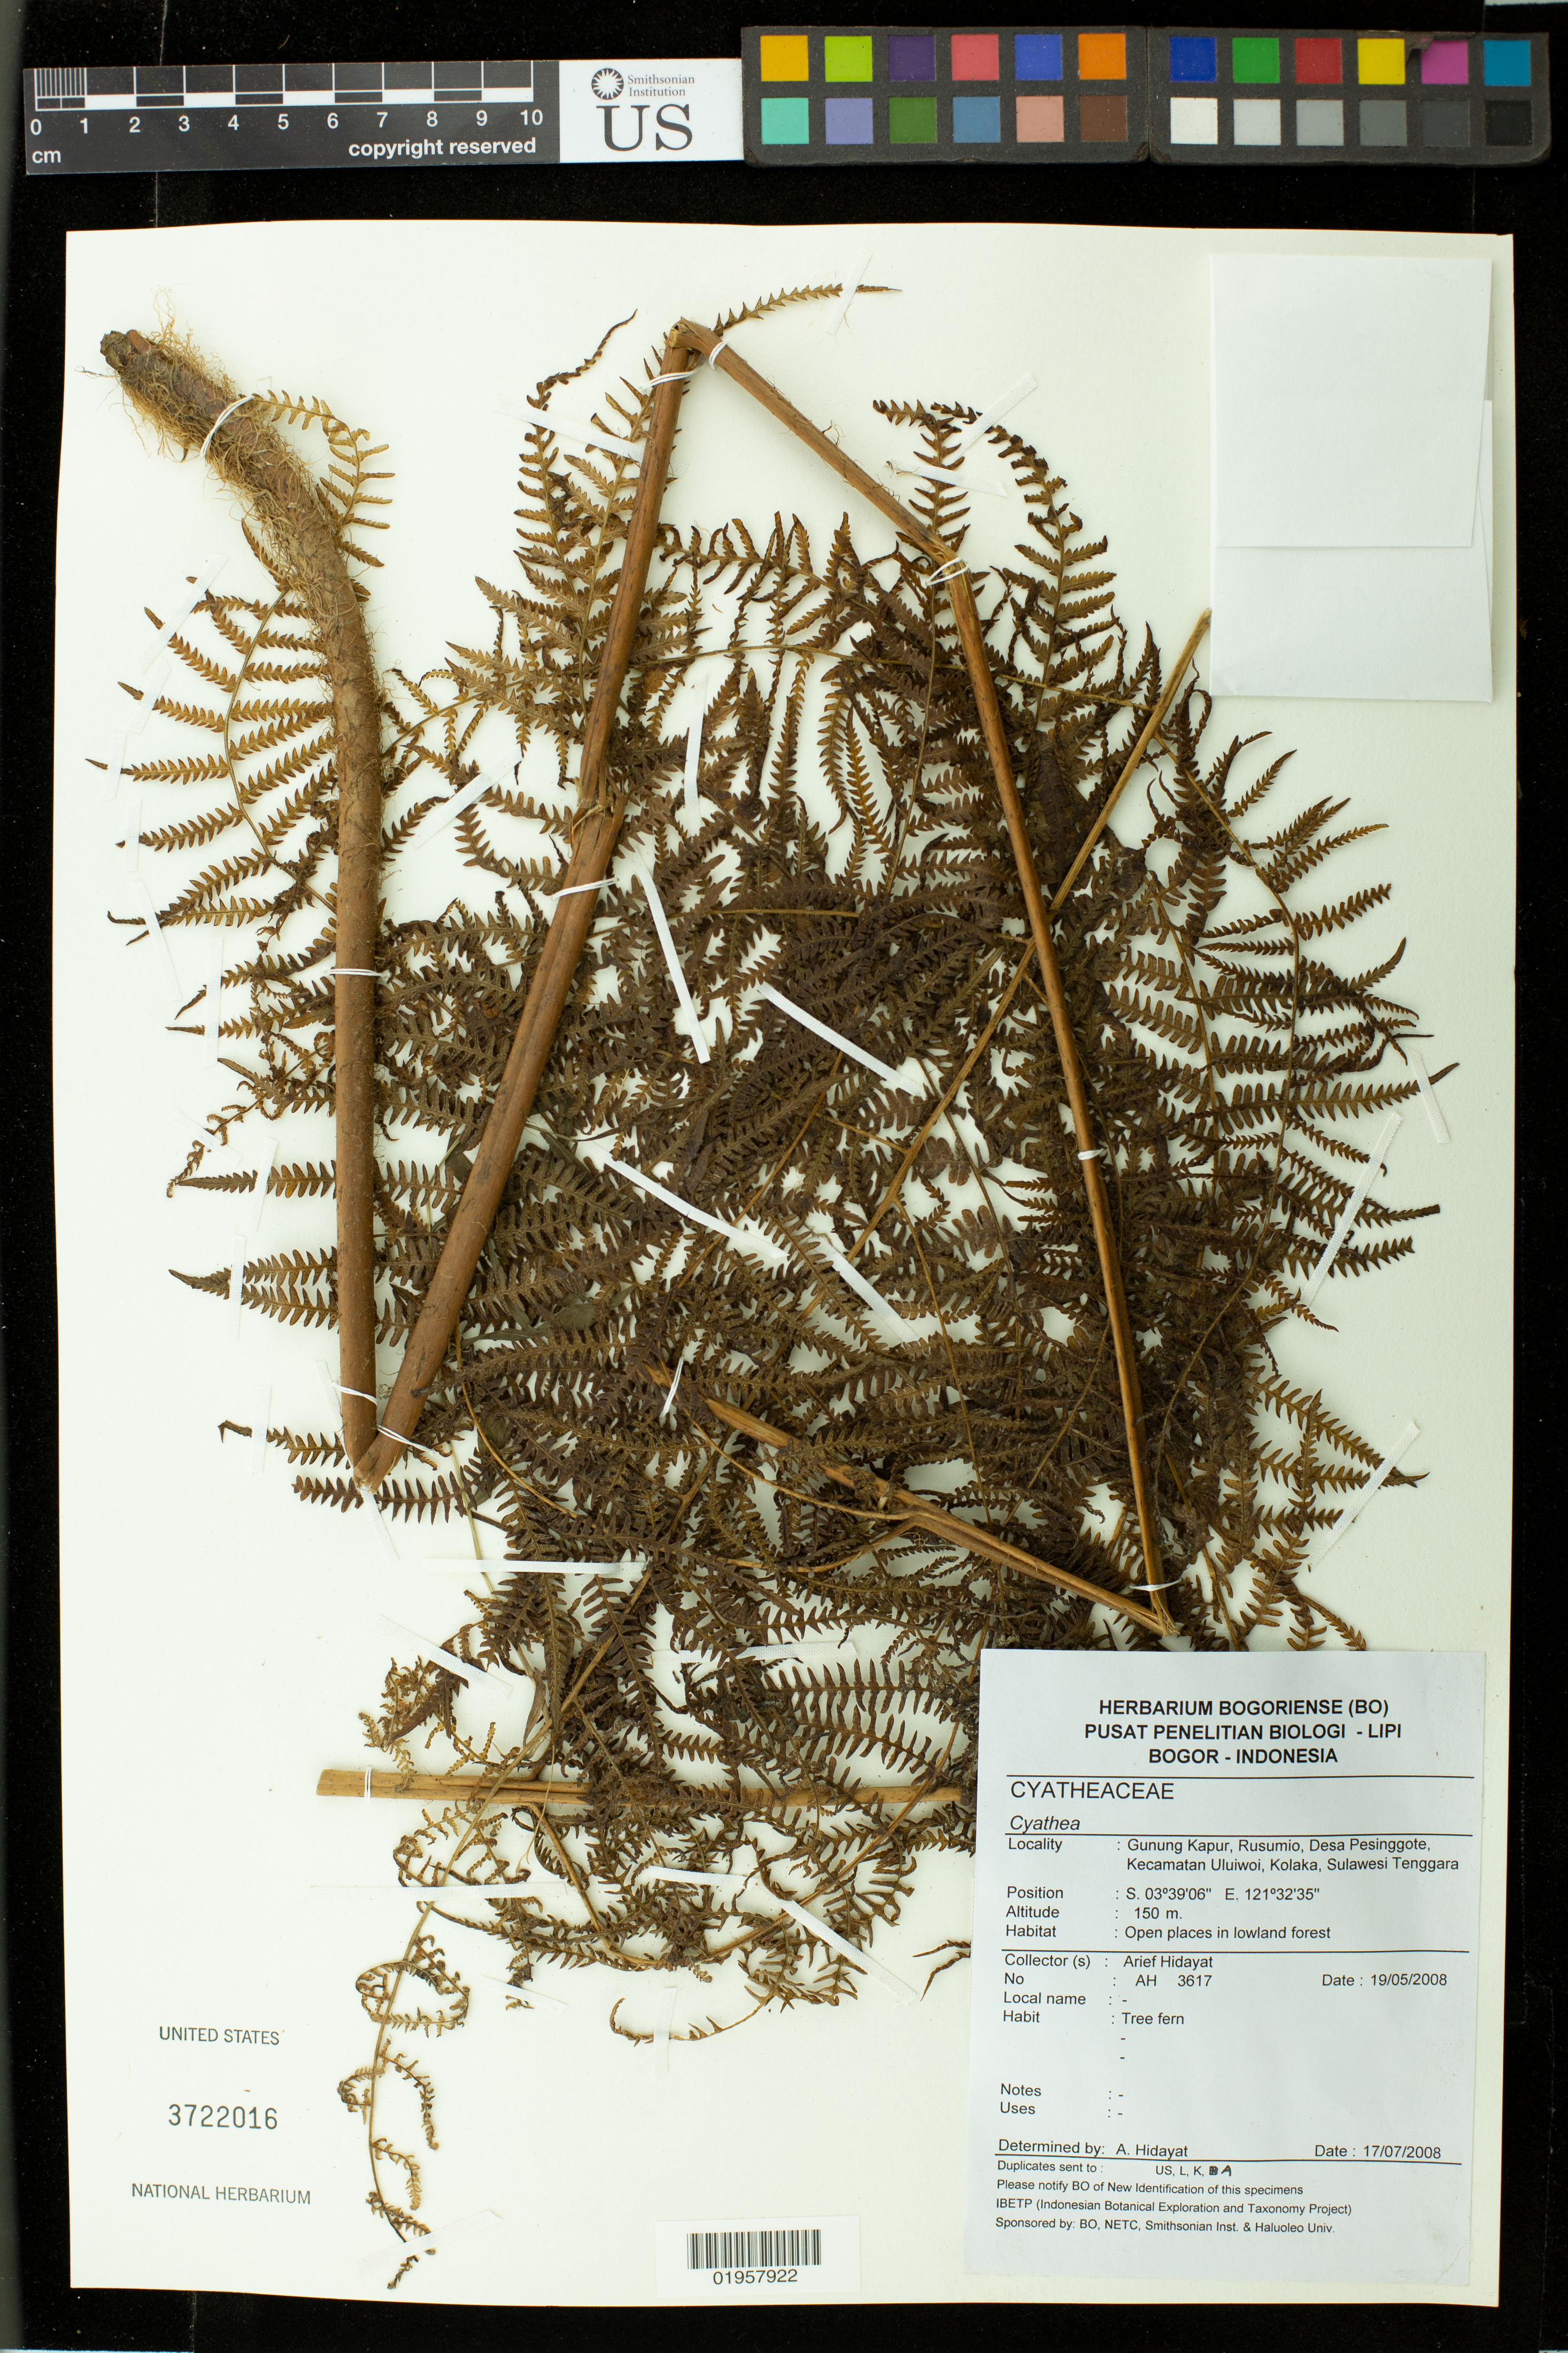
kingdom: Plantae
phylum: Tracheophyta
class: Polypodiopsida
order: Cyatheales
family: Cyatheaceae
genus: Cyathea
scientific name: Cyathea sp.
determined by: Hidayat, Arief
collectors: A. Hidayat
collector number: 3617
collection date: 2008-05-19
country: Indonesia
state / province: Sulawesi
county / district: Sulawesi Tenggara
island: Sulawesi Island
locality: Sulawesi Tenggara [South-East Sulawesi]. Gunung Kapur, Rusumio, Desa Pesinggote, Kecamatan Uluiwoi, Kolaka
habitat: Open places in lowland forest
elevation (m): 150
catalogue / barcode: US 3722016